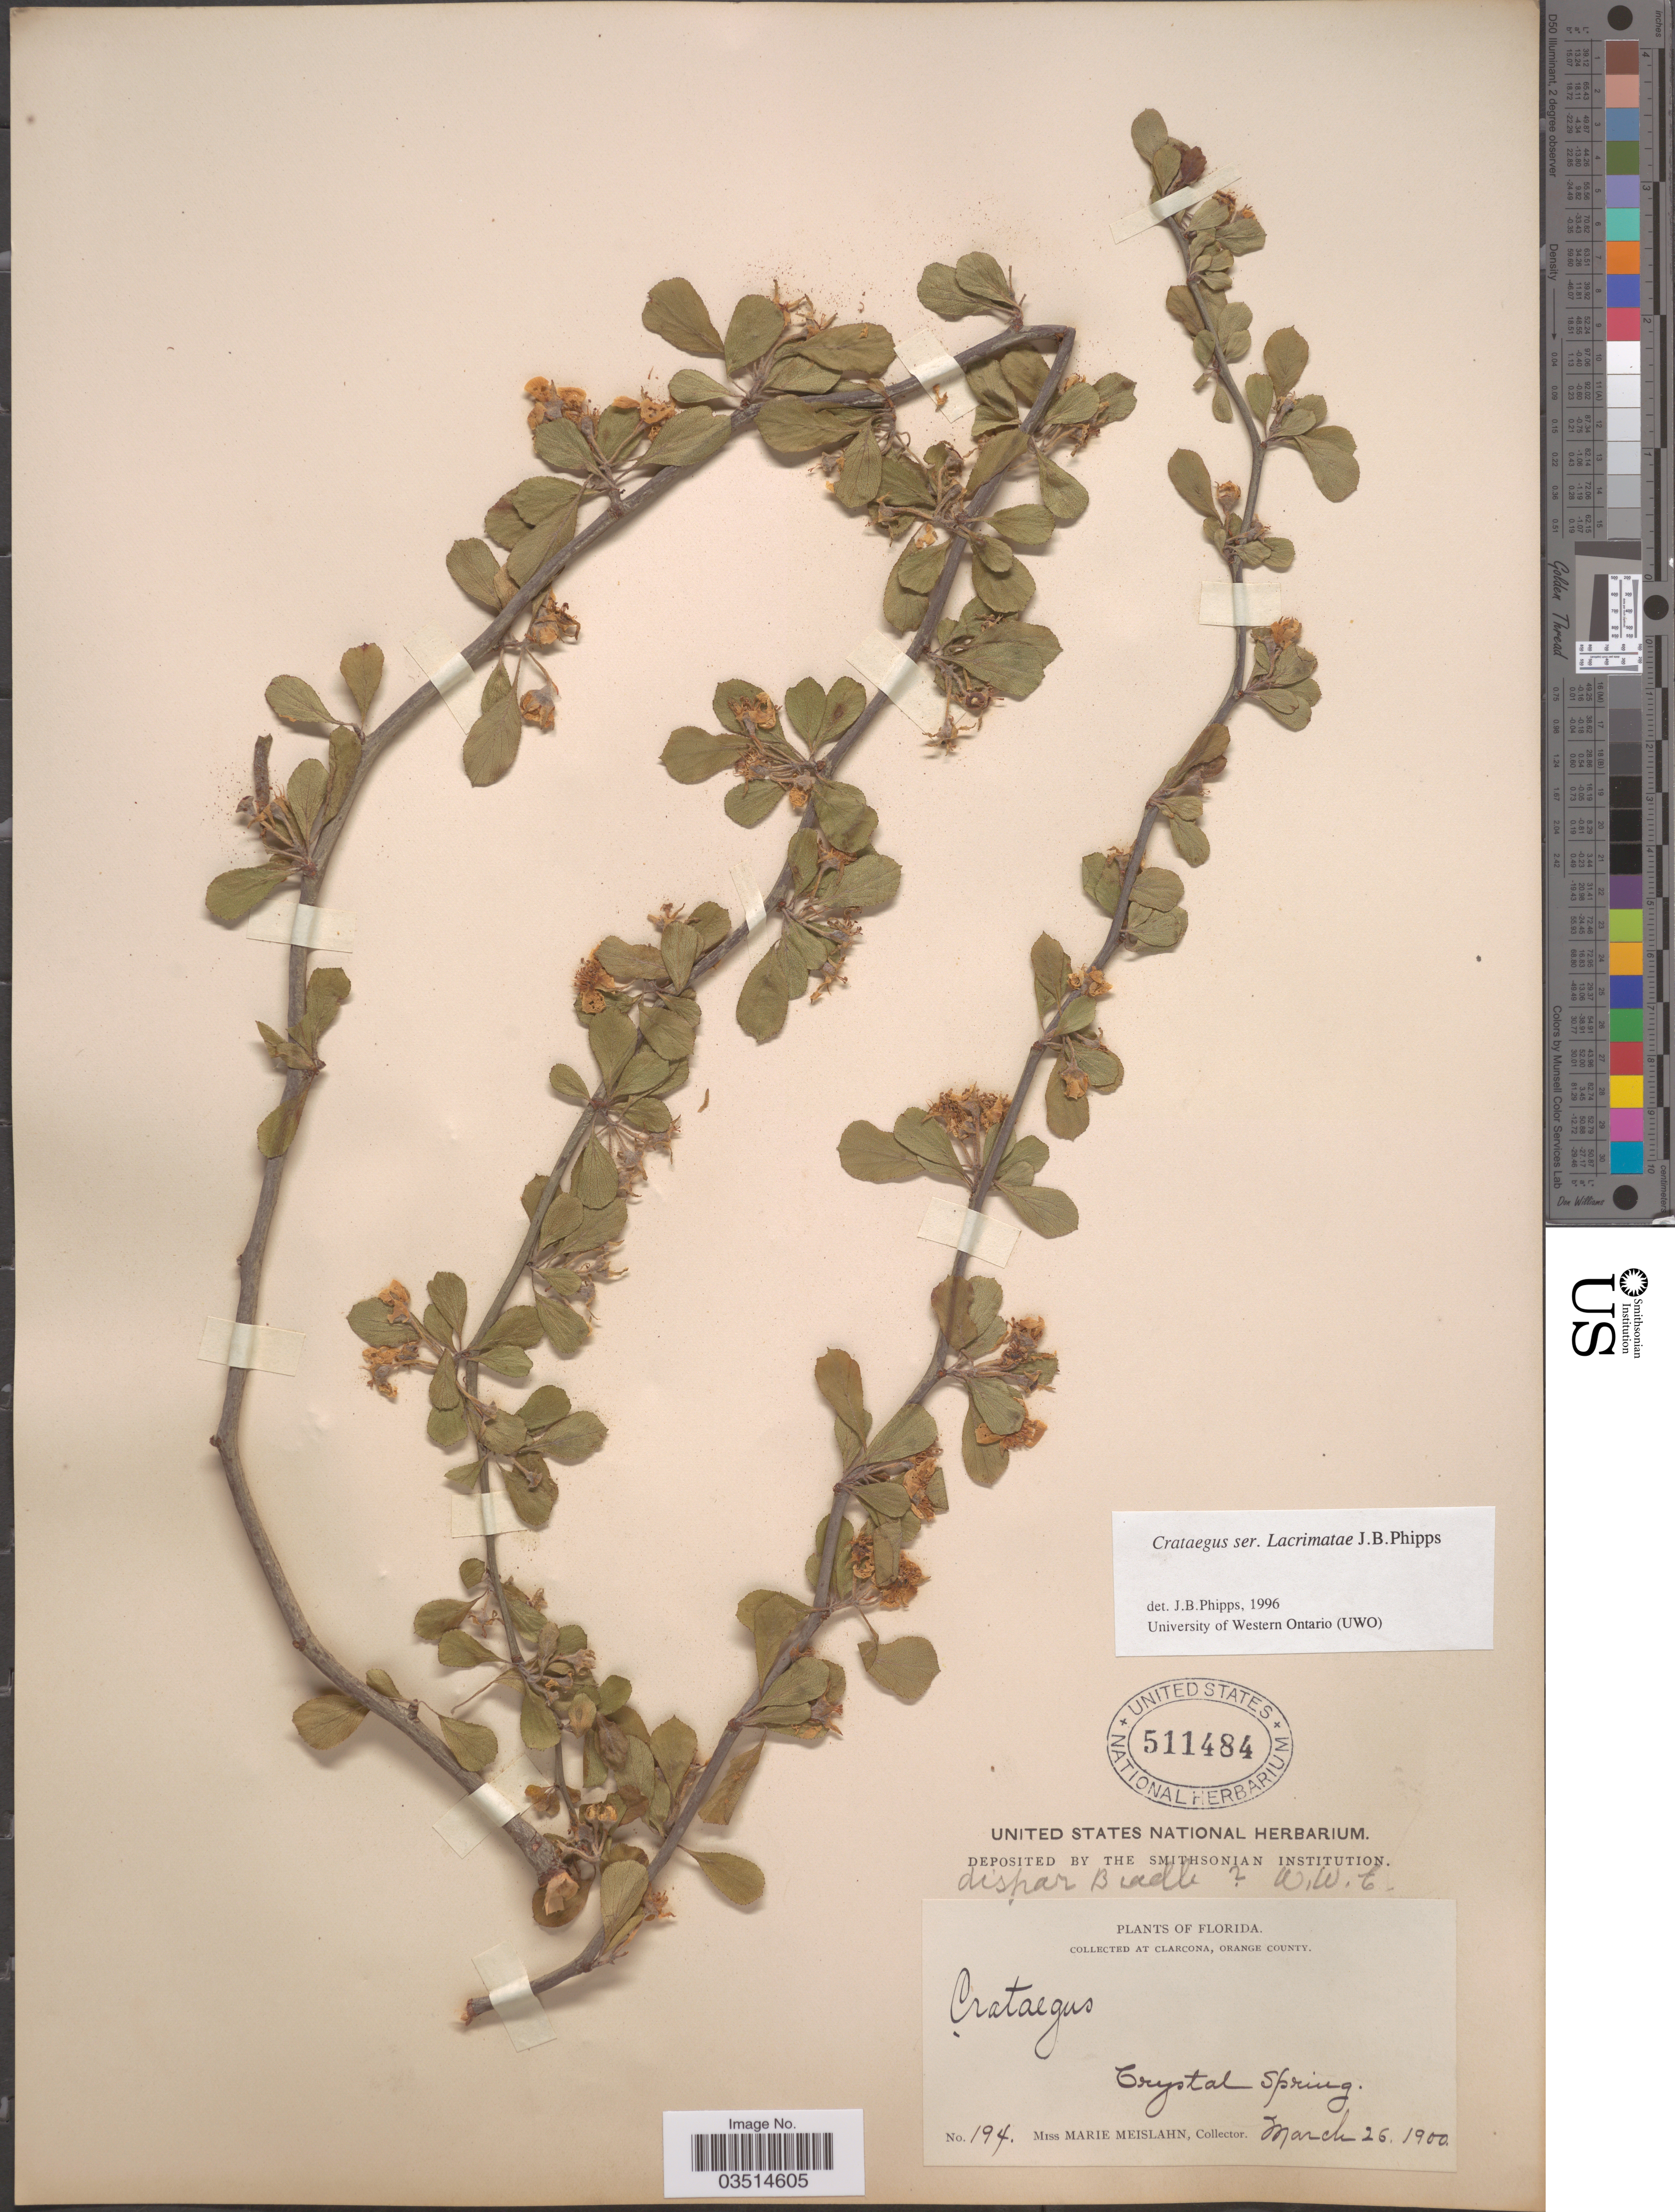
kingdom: Plantae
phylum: Tracheophyta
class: Magnoliopsida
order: Rosales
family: Rosaceae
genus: Crataegus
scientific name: Crataegus dispar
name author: Beadle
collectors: M. Meislahn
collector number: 194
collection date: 1900-03-26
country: United States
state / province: Florida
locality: At Clarcona, Orange County. Crystal Spring.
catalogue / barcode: US 511484